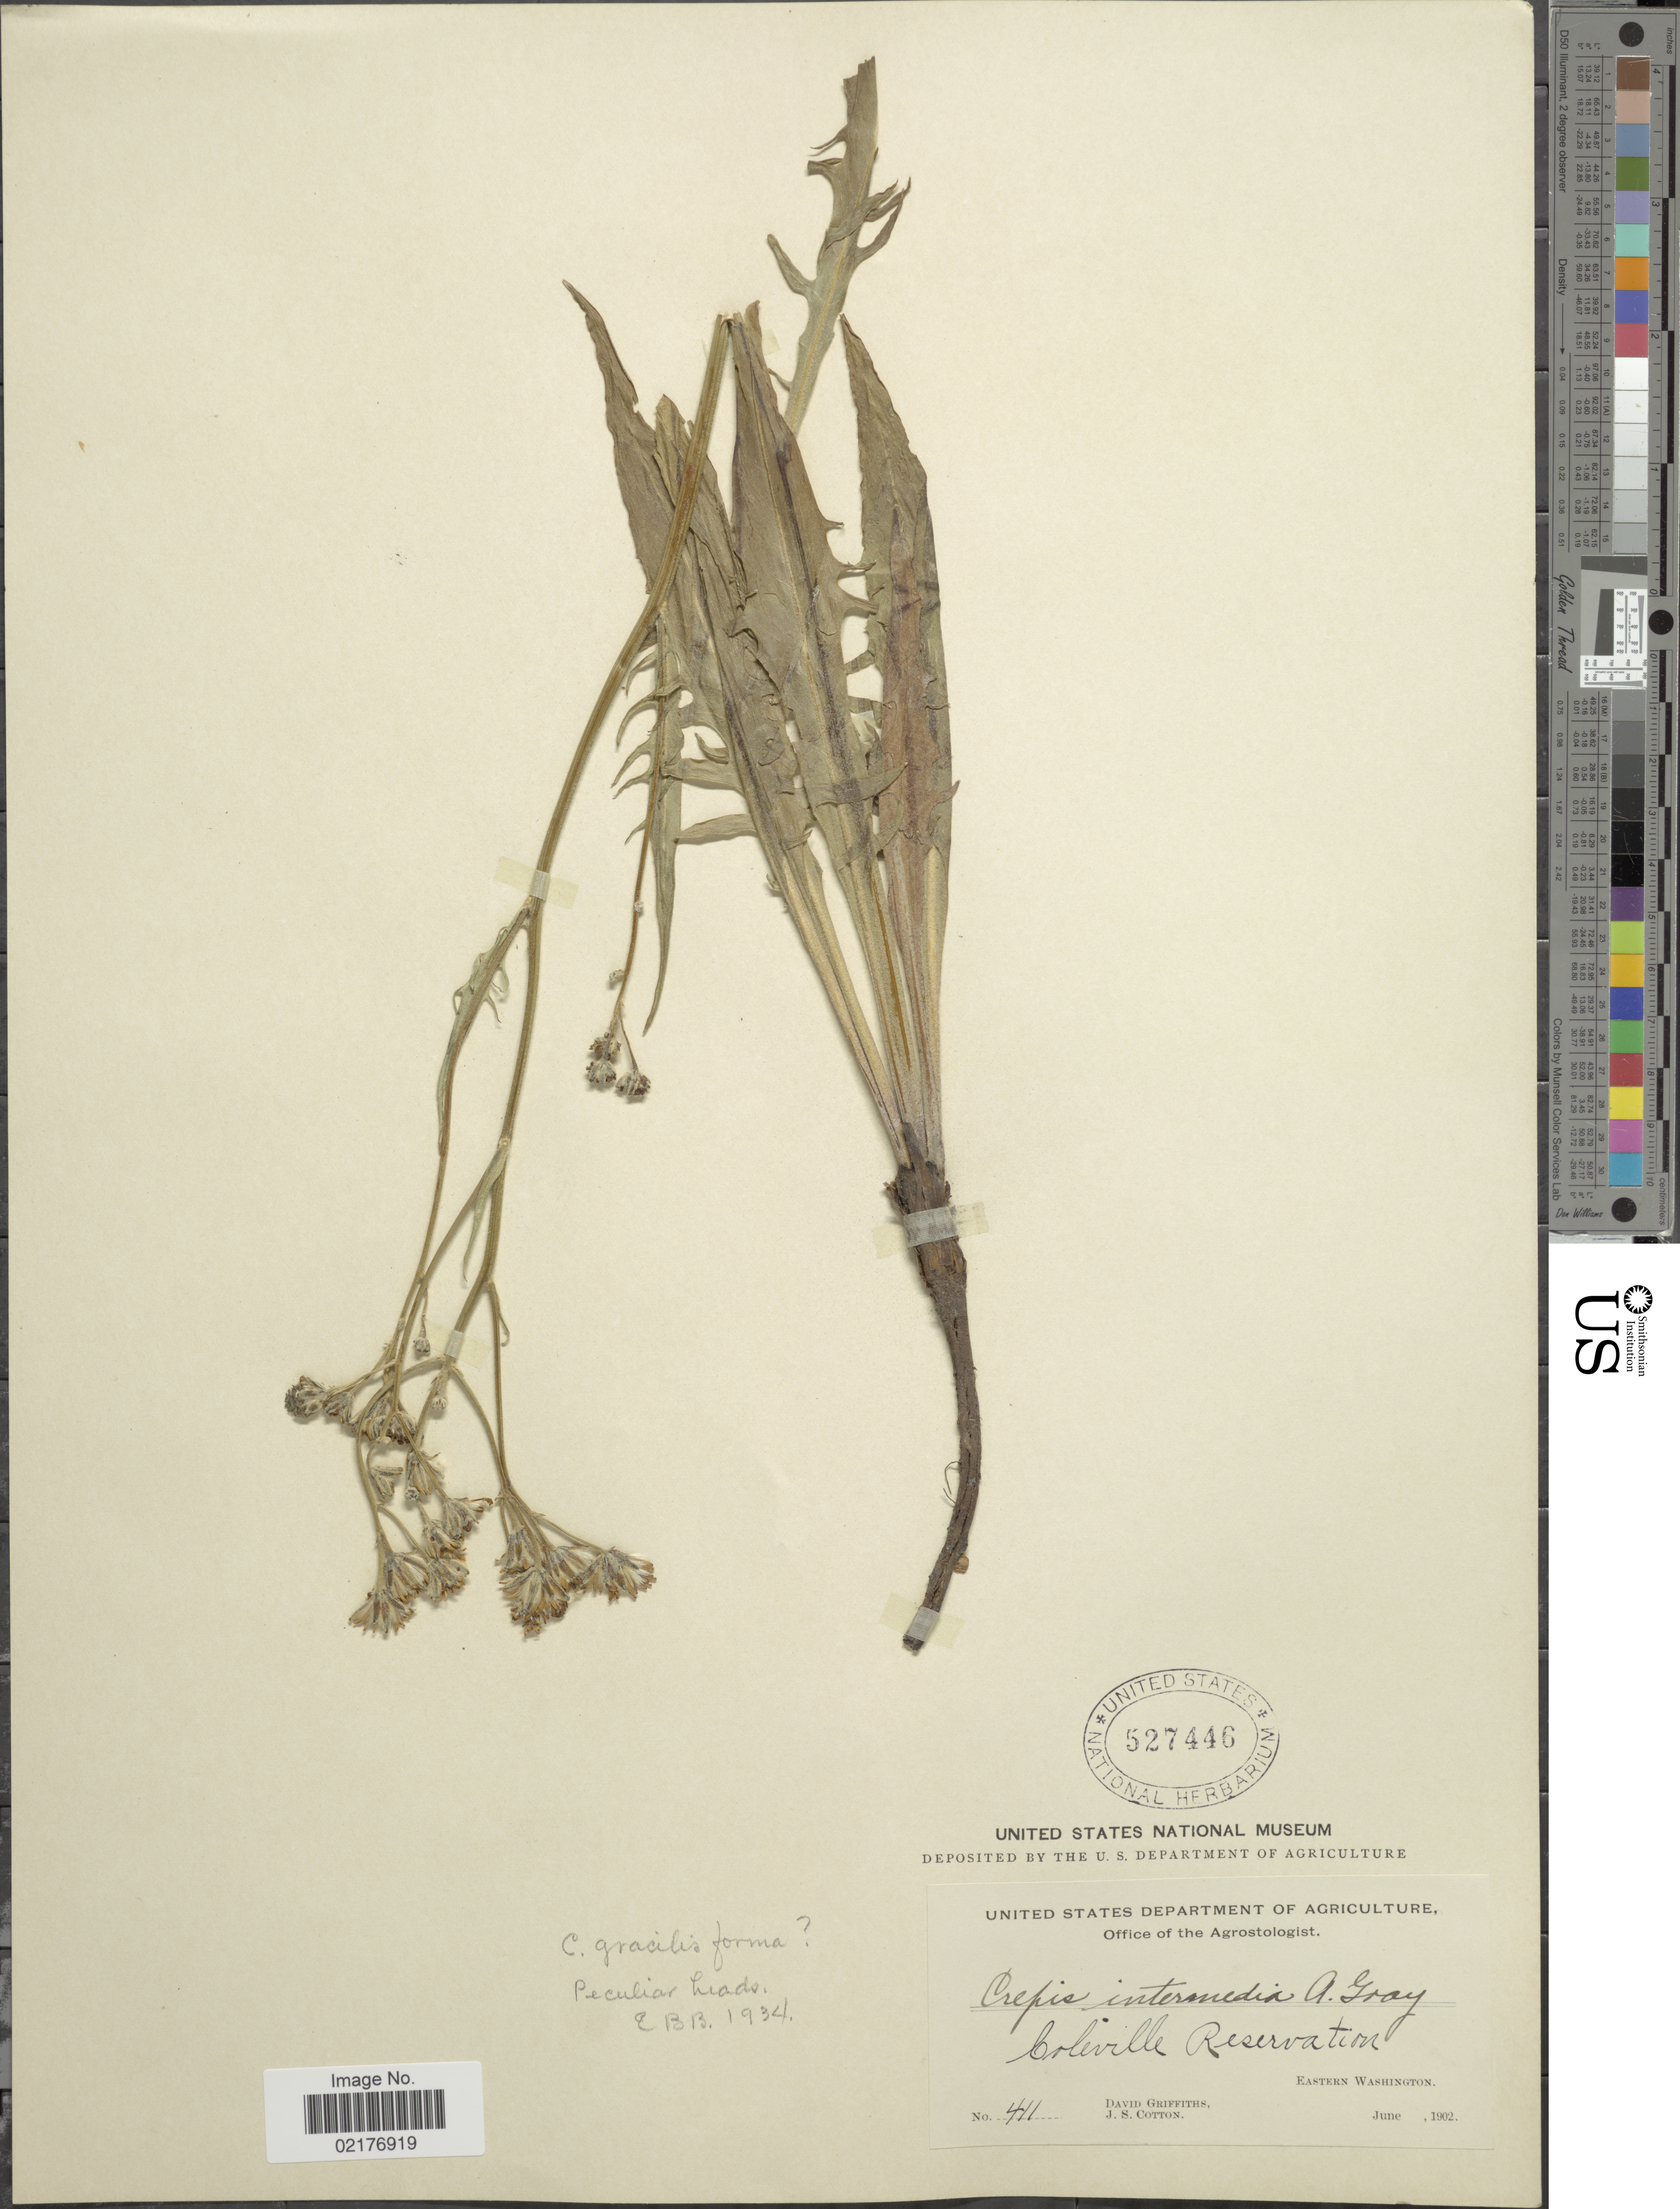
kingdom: Plantae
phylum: Tracheophyta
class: Magnoliopsida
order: Asterales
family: Asteraceae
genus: Crepis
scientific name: Crepis atribarba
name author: A. Heller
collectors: D. Griffiths & J. S. Cotton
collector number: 411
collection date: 1902-06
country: United States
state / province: Washington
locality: Coleville Reservation, Eastern Washington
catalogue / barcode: US 527446